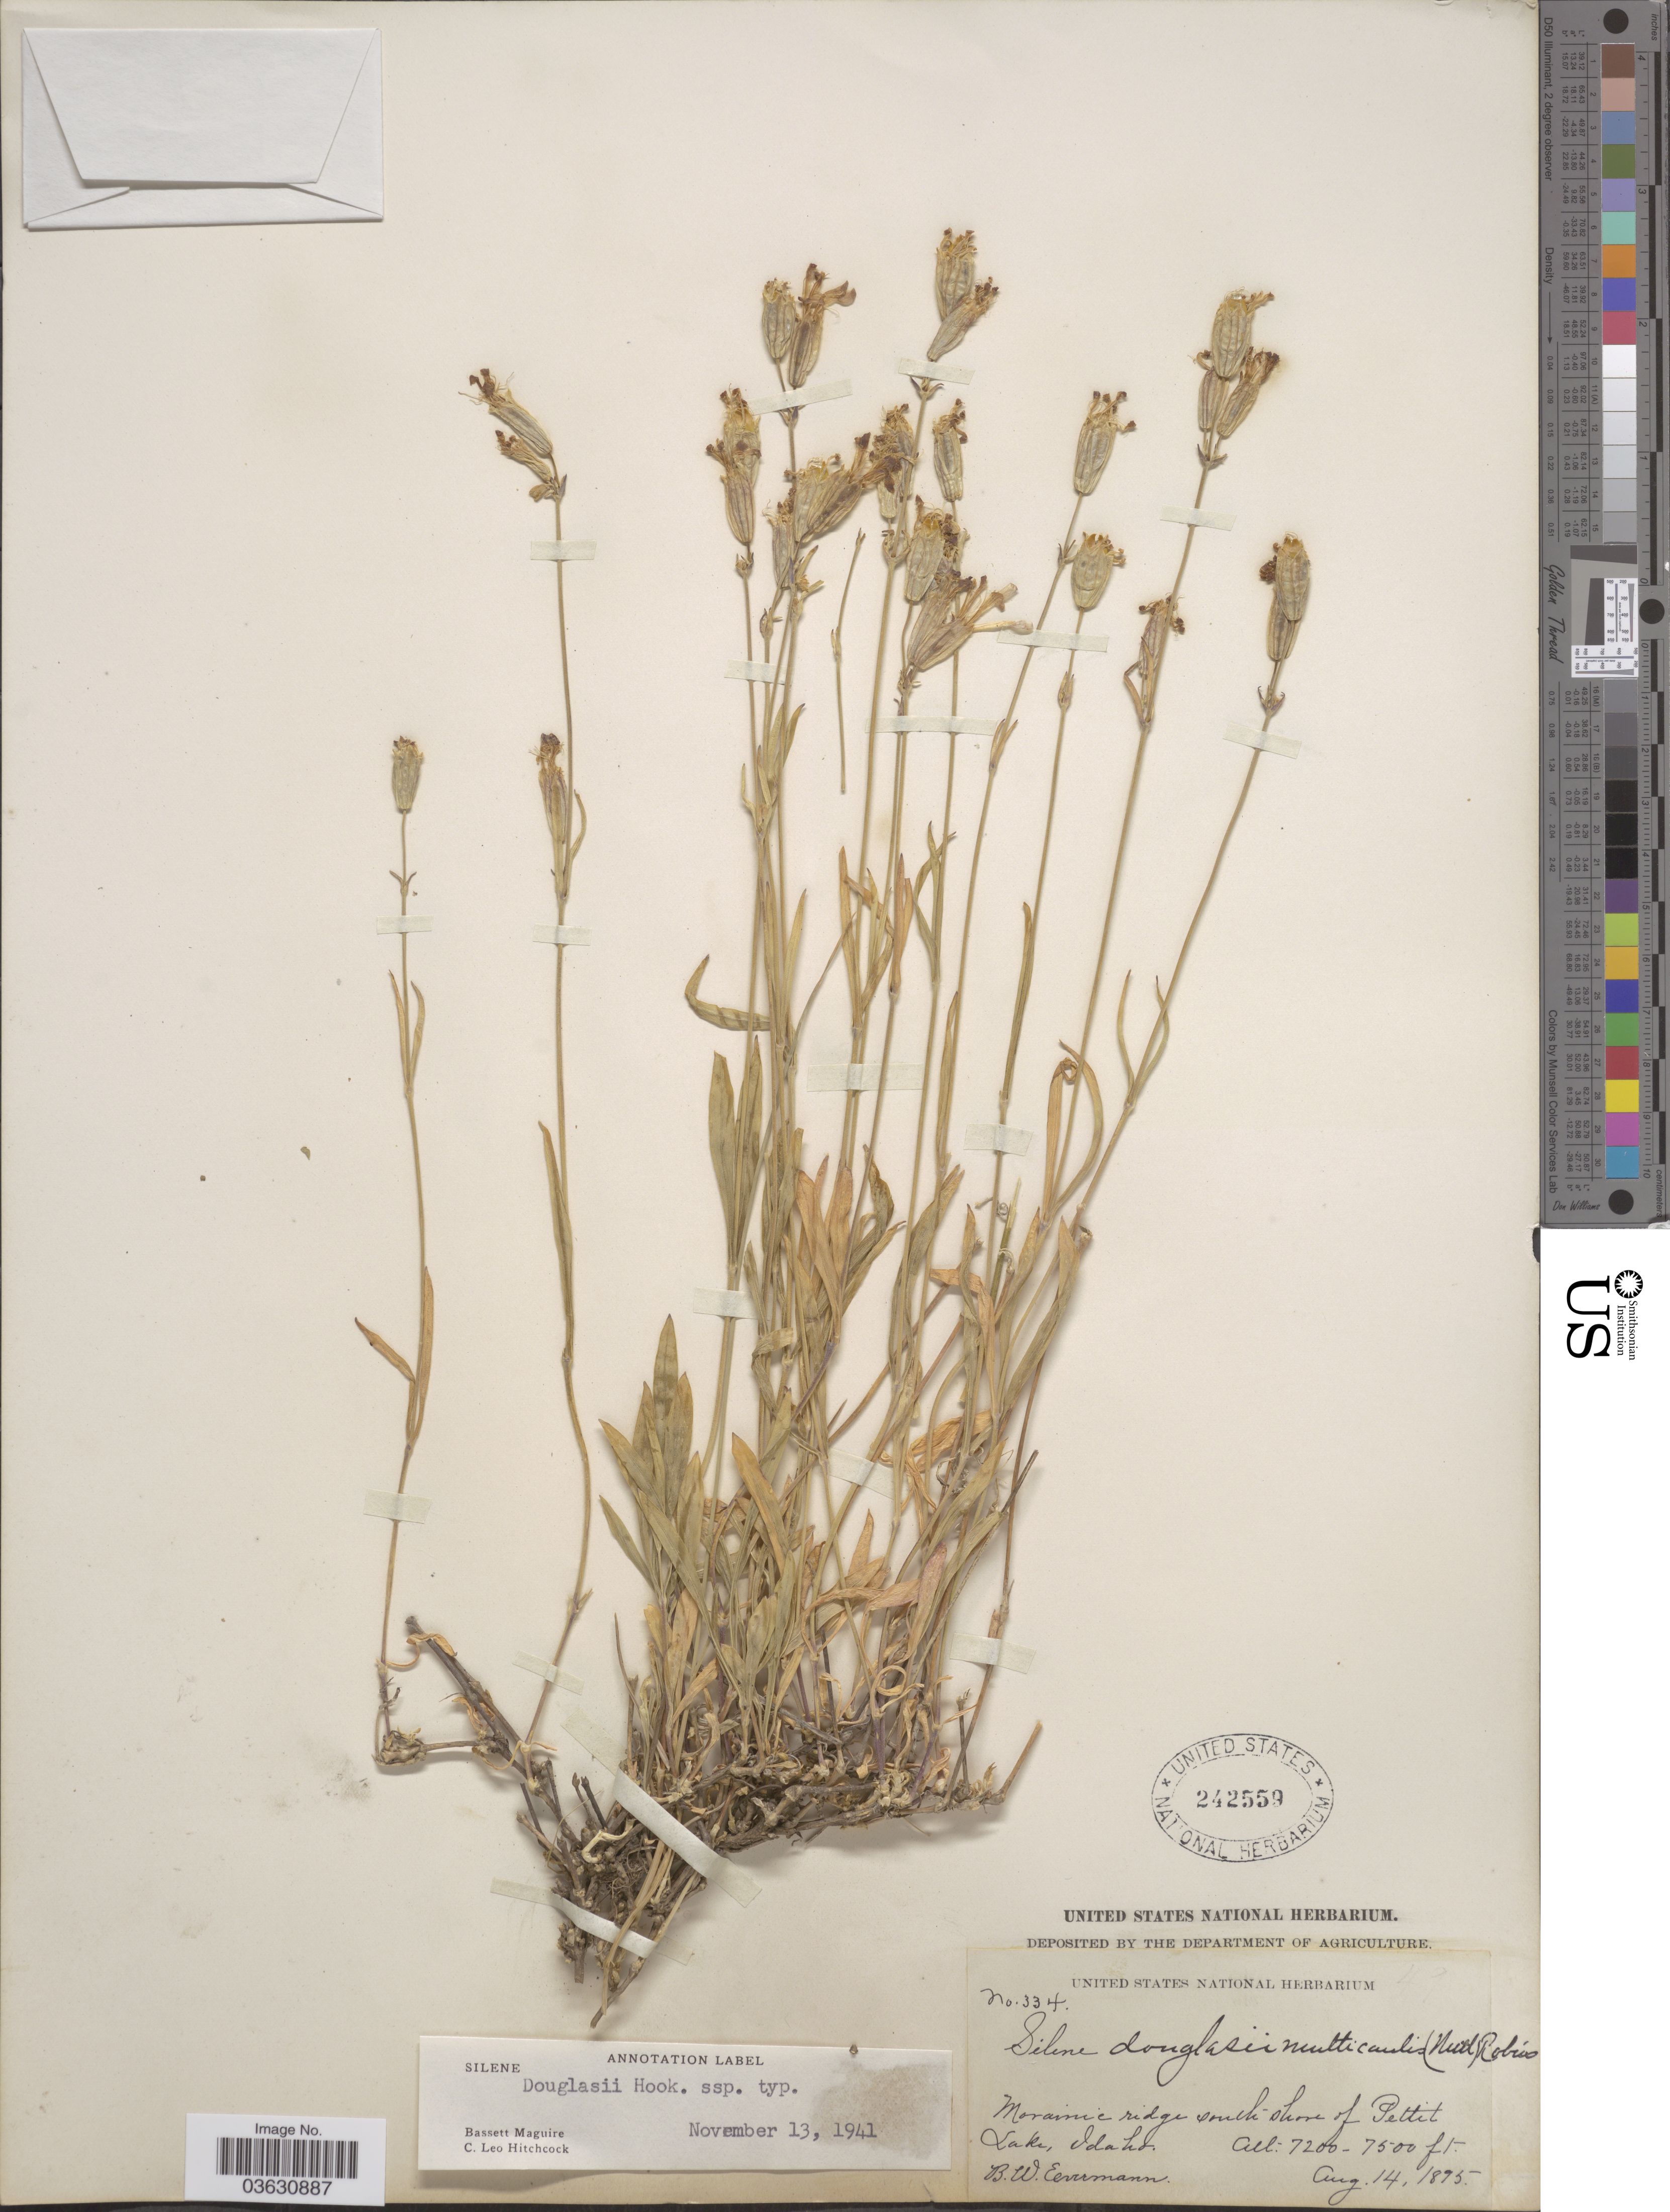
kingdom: Plantae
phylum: Tracheophyta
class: Magnoliopsida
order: Caryophyllales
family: Caryophyllaceae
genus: Silene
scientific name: Silene douglasii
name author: Hook.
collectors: B. W. Evermann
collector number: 334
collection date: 1895-08-14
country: United States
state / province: Idaho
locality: Morainic ridge south shore of Pettit Lake.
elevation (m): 2195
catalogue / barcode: US 242559